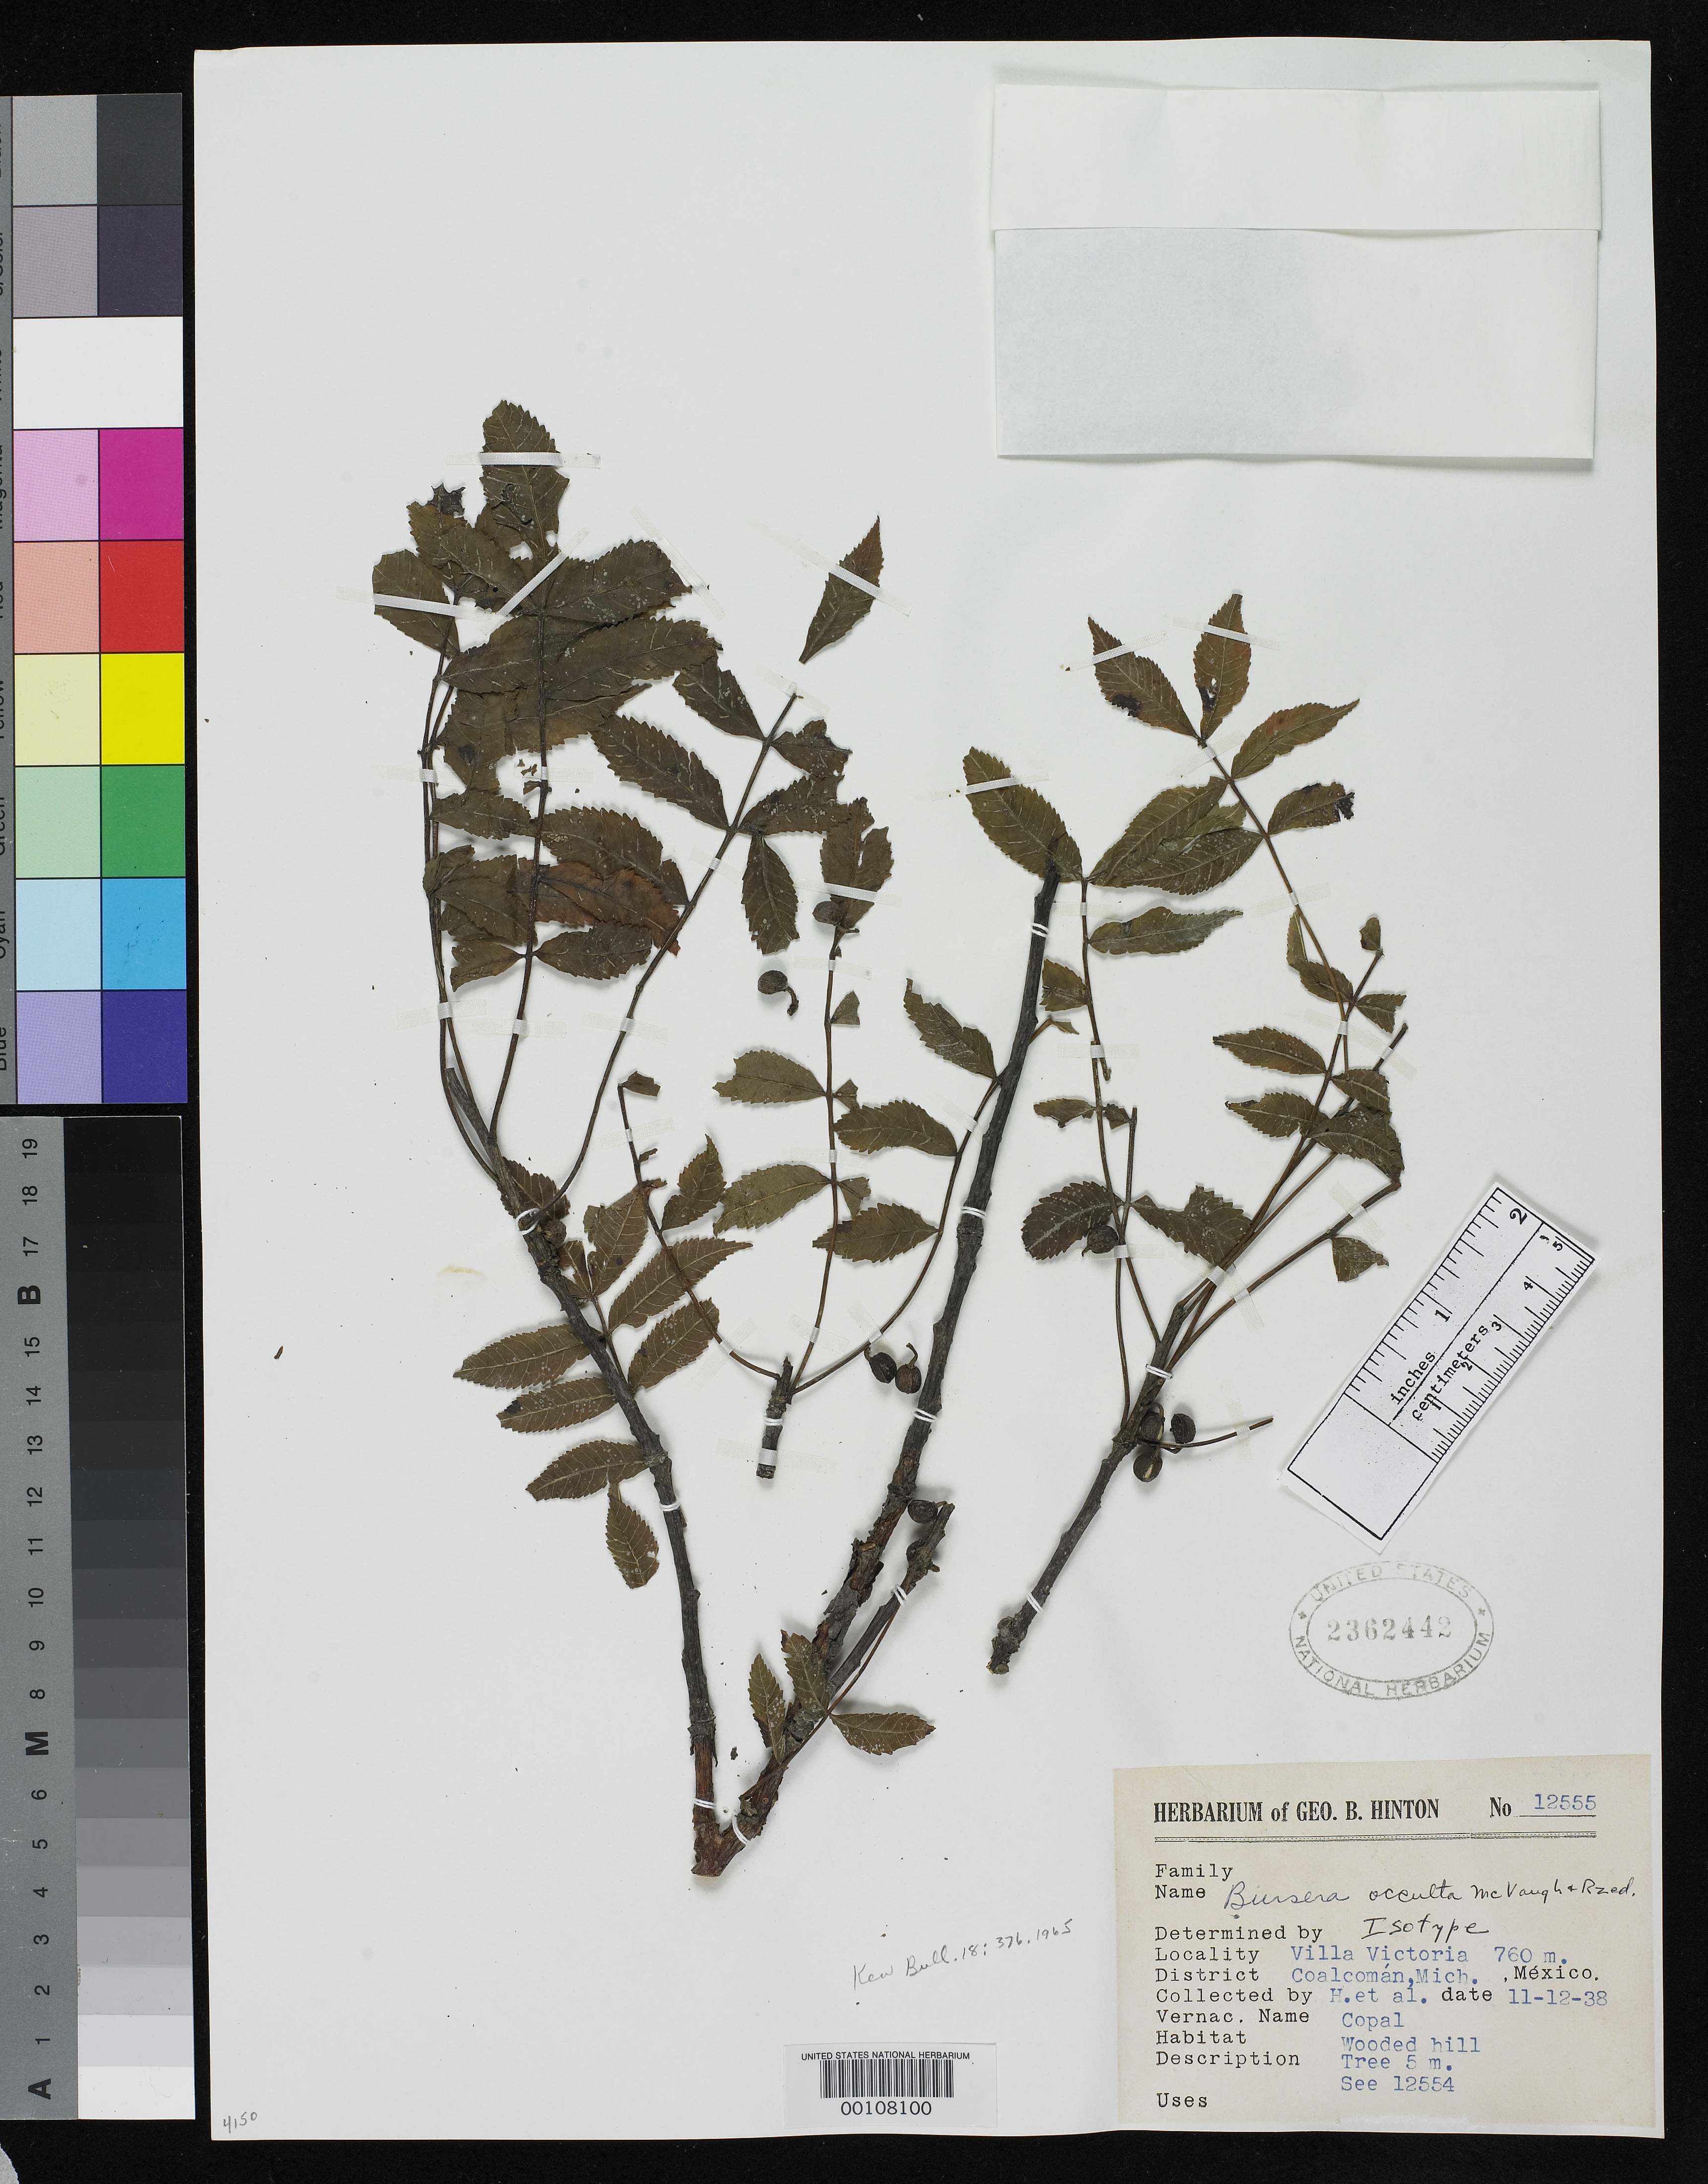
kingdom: Plantae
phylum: Tracheophyta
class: Magnoliopsida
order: Sapindales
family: Burseraceae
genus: Bursera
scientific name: Bursera occulta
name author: McVaugh & Rzed.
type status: Isotype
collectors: G. B. Hinton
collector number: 12555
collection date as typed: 12 Nov 1938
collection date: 1938-11-12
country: Mexico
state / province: Michoacán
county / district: Coalcoman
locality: Villa Victoria.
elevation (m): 760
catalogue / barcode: US 2362442